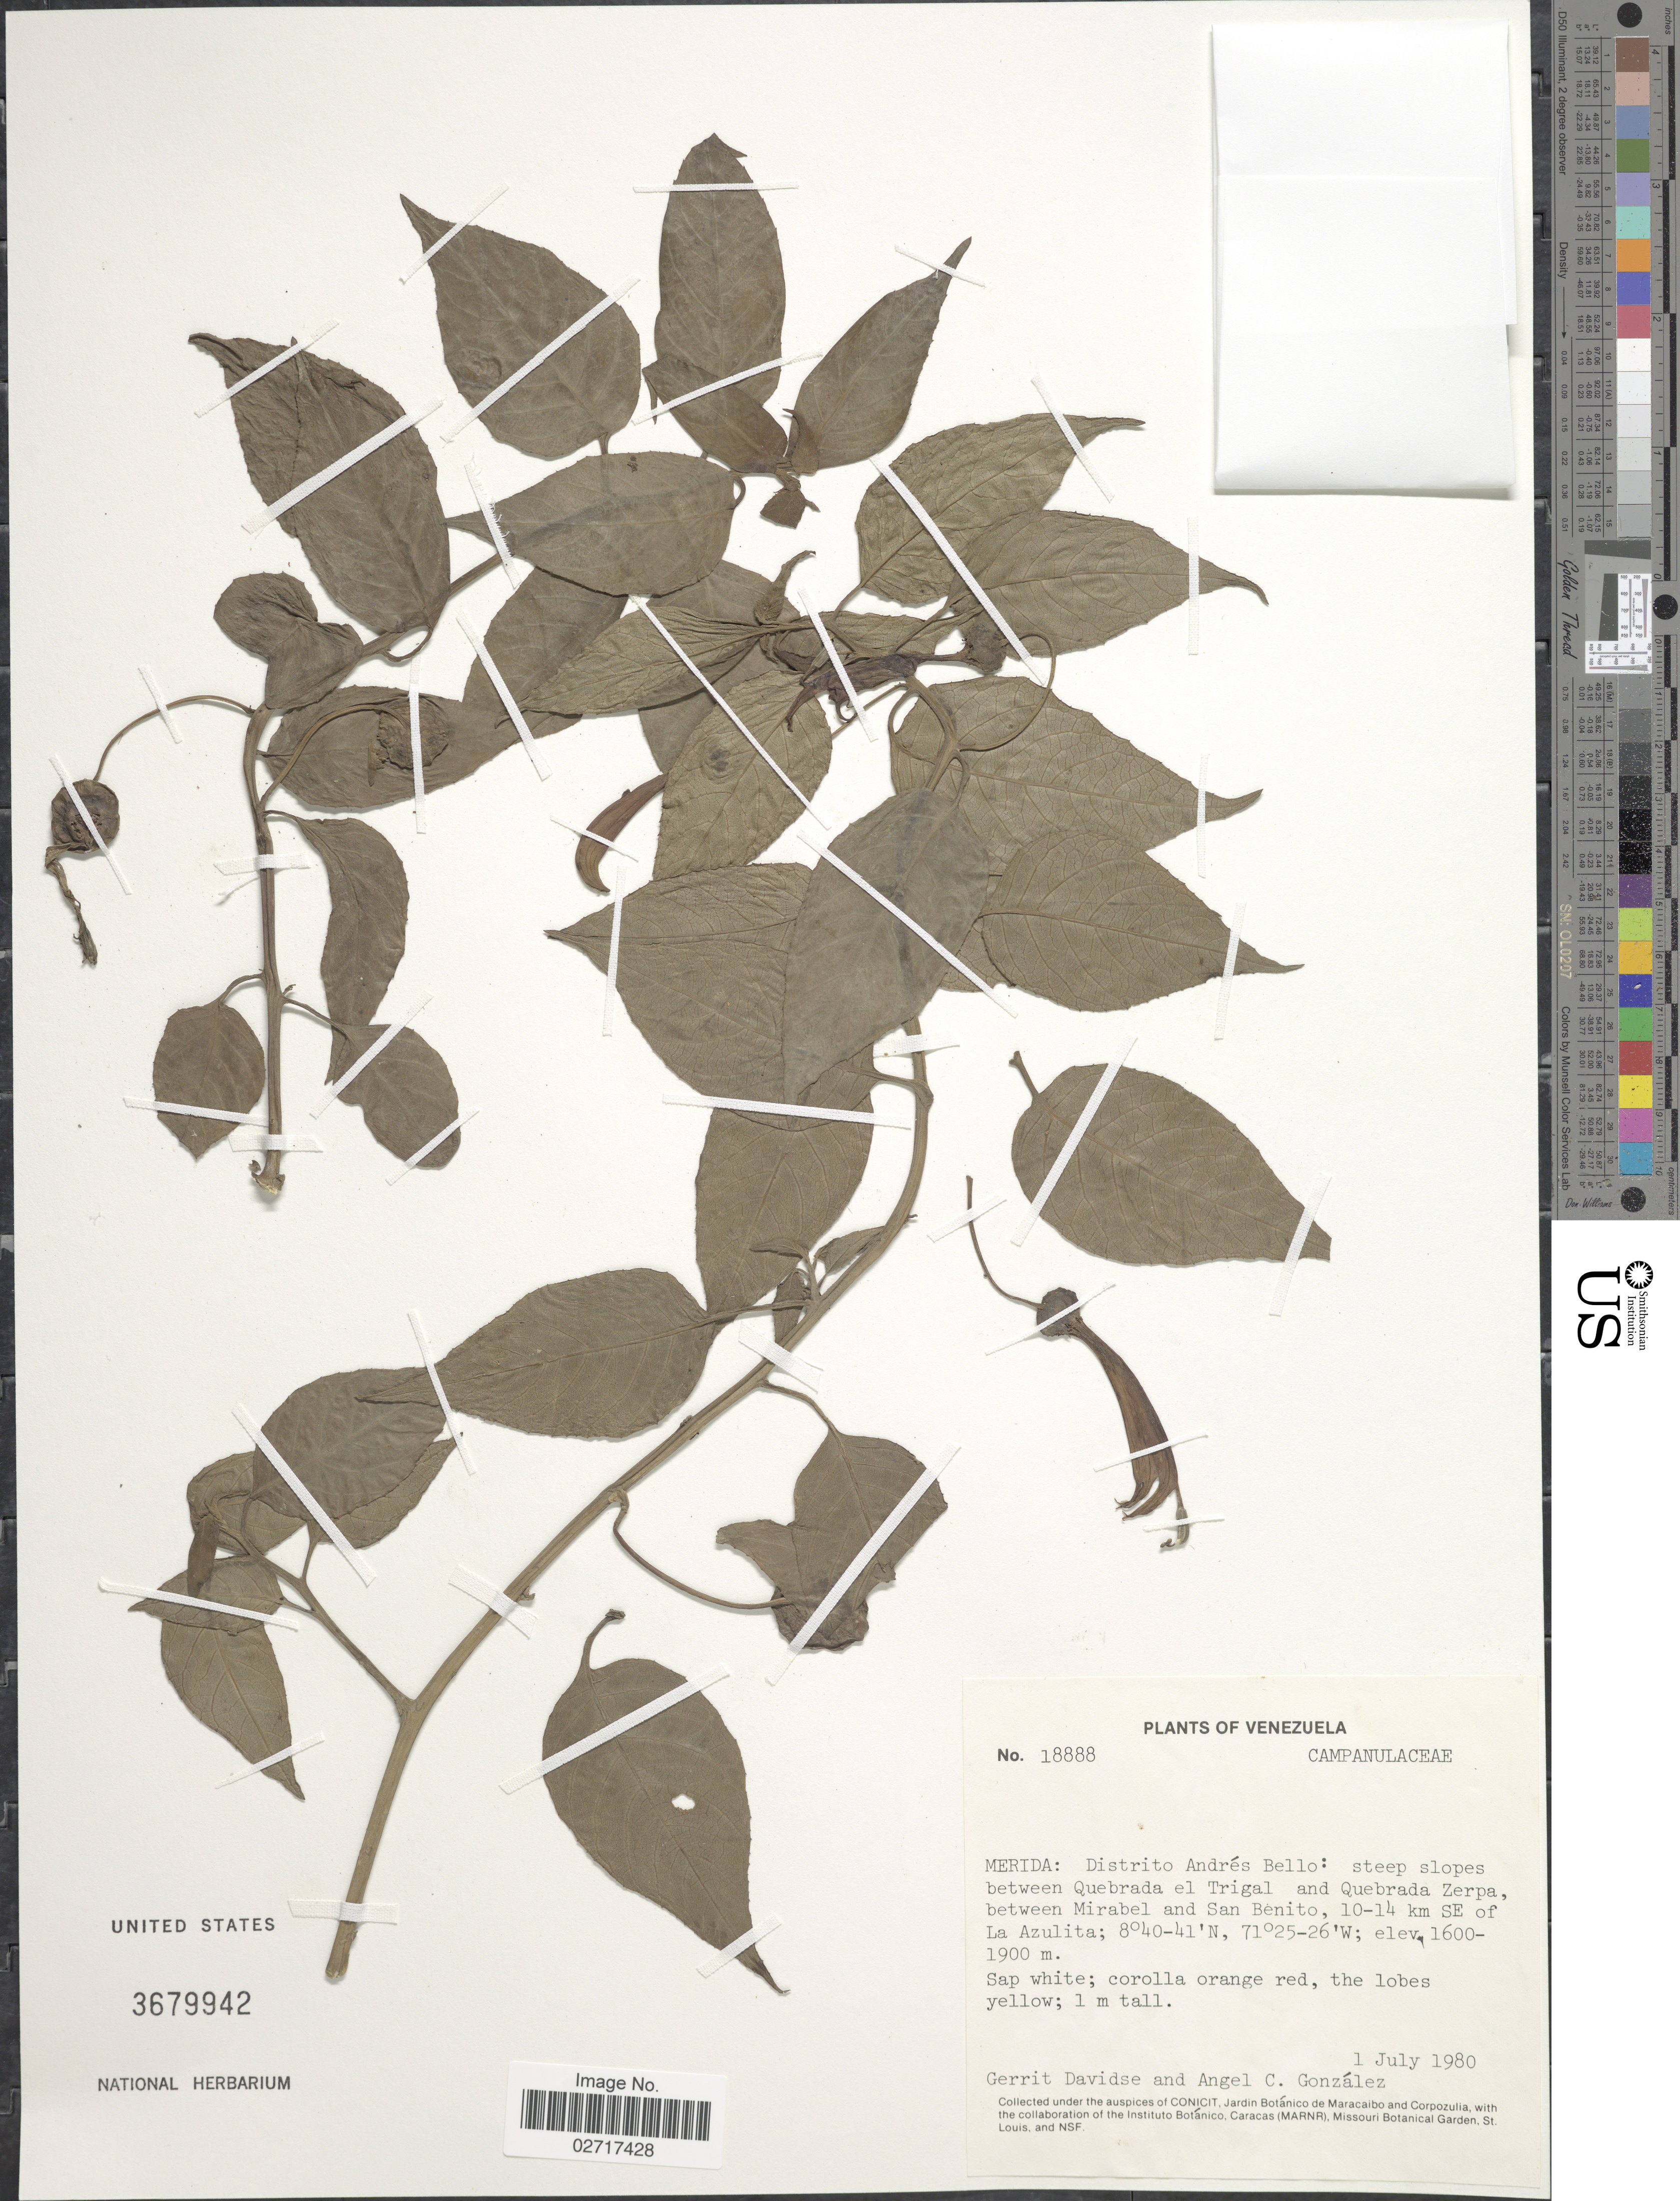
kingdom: Plantae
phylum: Tracheophyta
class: Magnoliopsida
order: Asterales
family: Campanulaceae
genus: Centropogon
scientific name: Centropogon sp.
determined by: Lagomarsino, L. P.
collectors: G. Davidse & A. C. González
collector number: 18888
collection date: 1980-07-01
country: Venezuela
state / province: Mérida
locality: Distrito Andrés Bello: steep slopes between Quebrada el Trigal and Quebrada Zerpa, between Mirabel and San Benito, 10-14 km SE of La Azulita.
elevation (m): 1600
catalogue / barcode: US 3679942